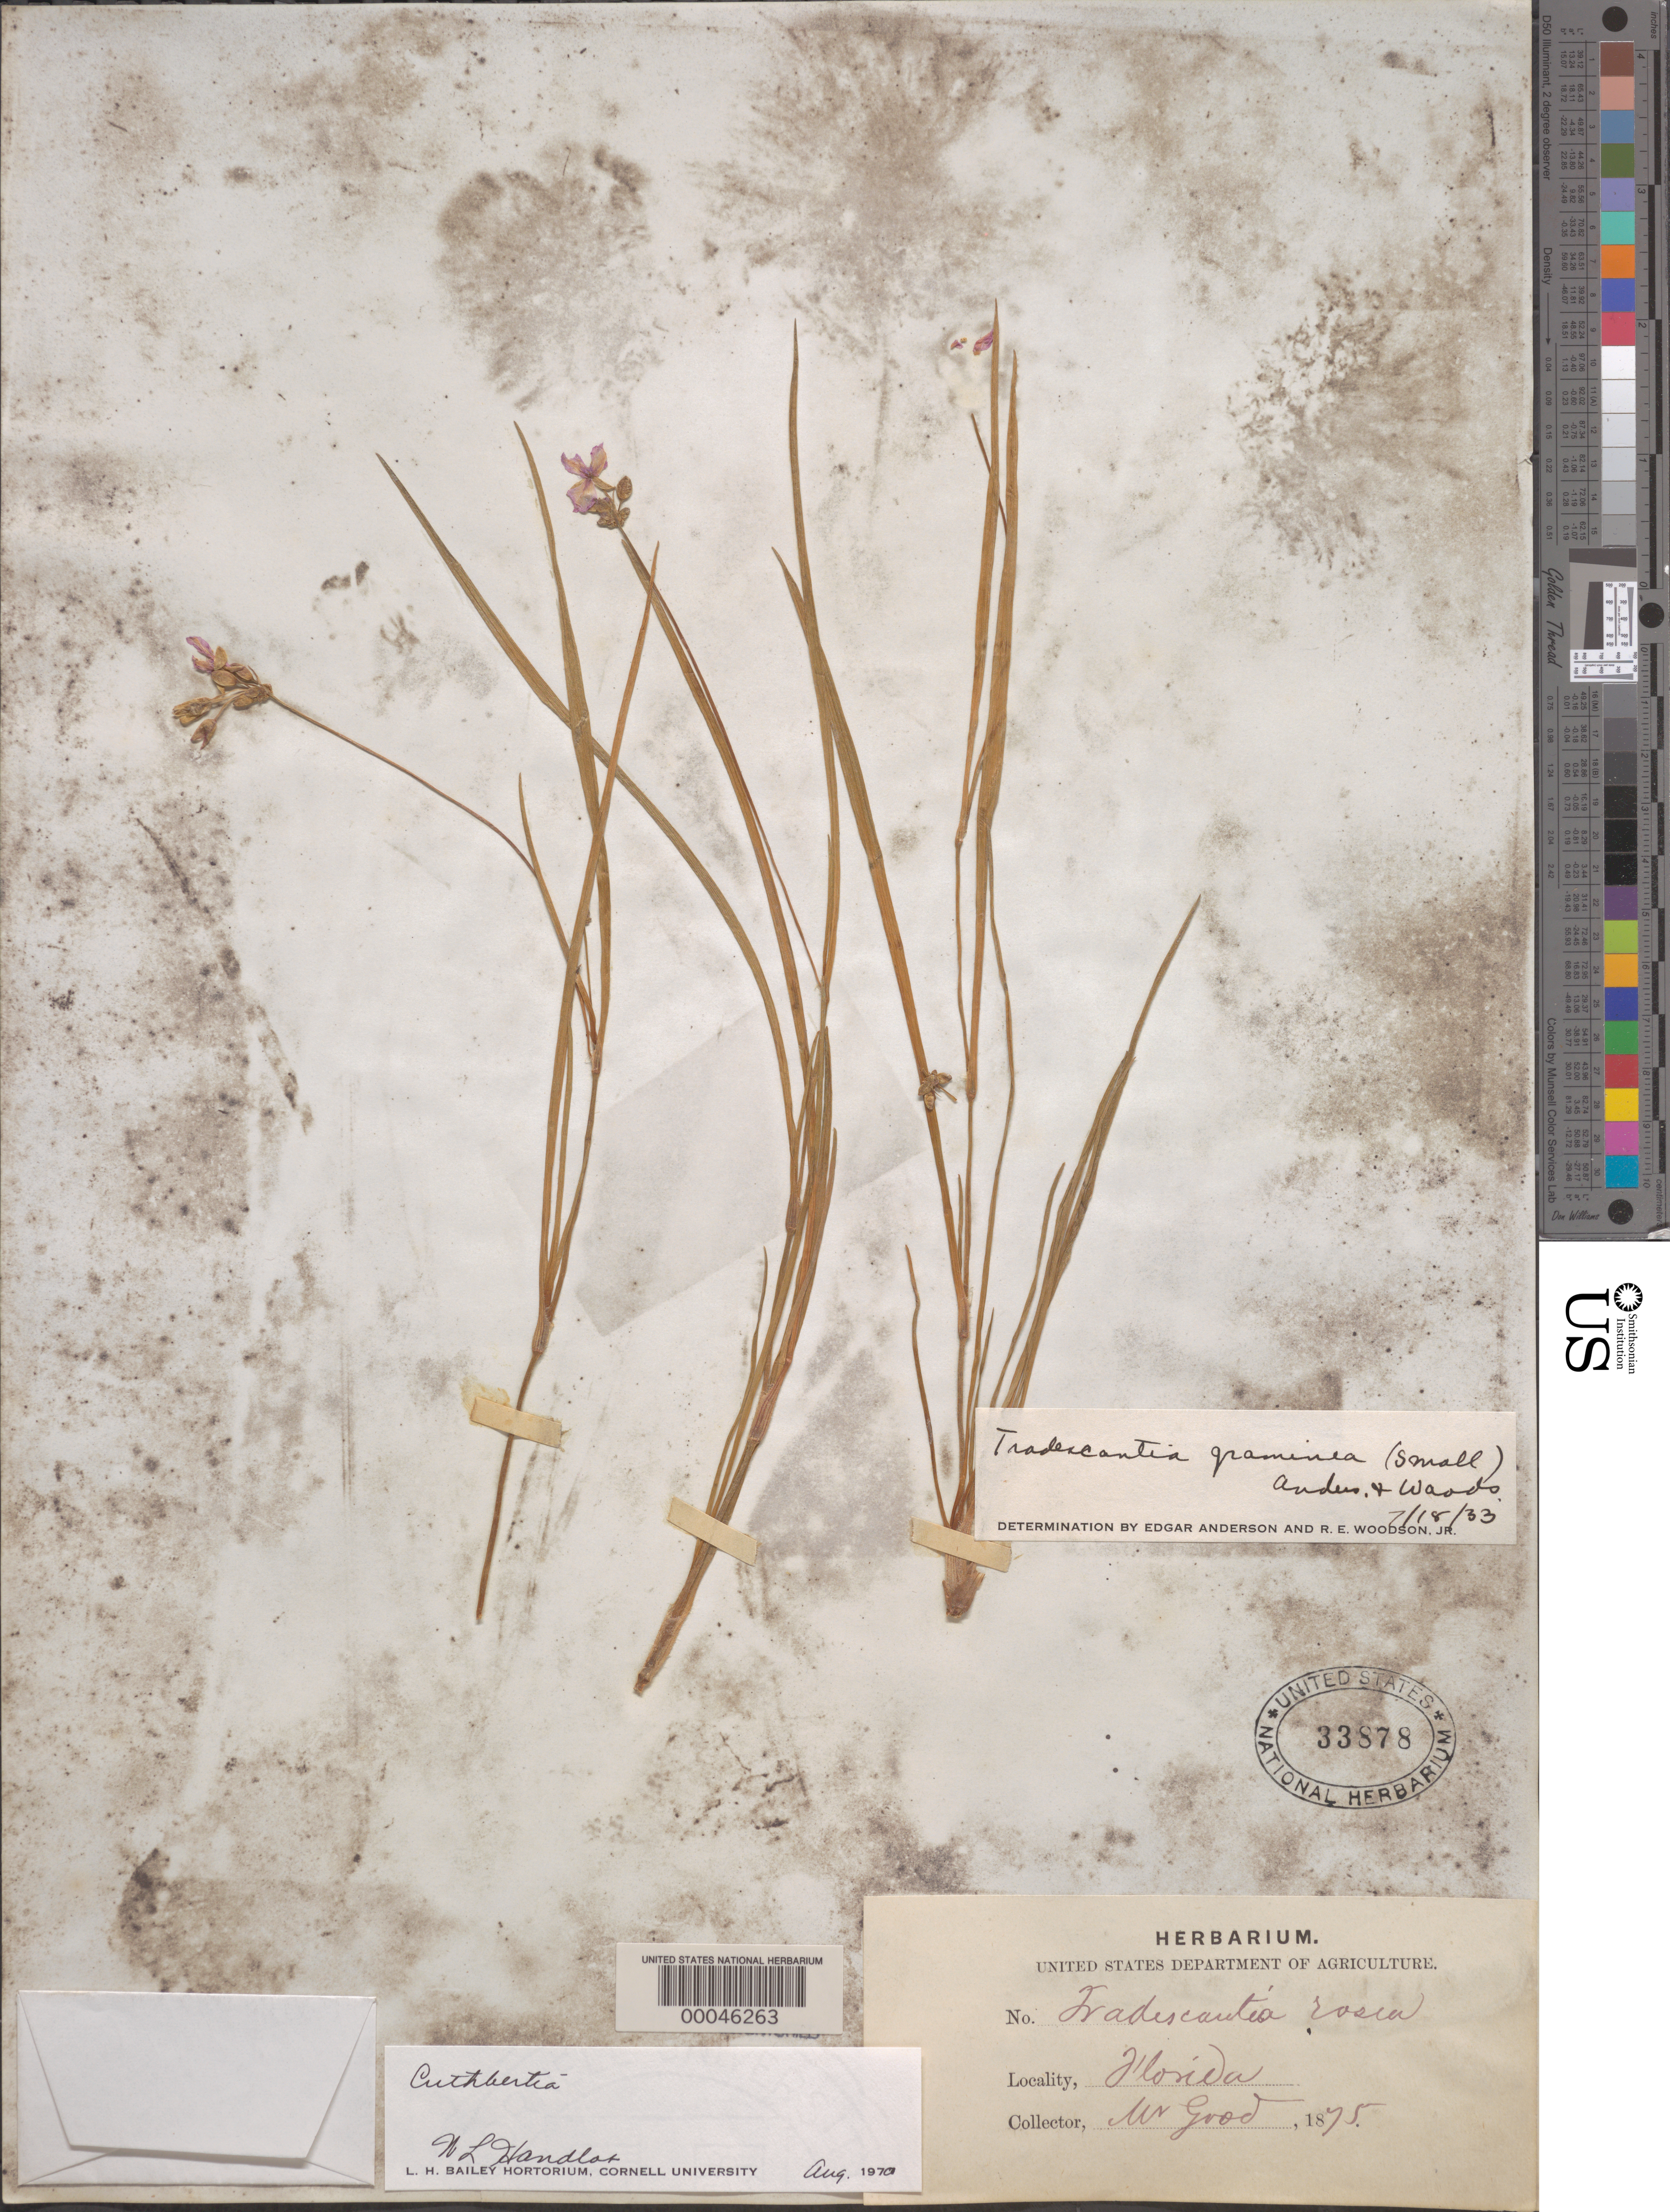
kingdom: Plantae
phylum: Tracheophyta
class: Liliopsida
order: Commelinales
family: Commelinaceae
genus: Cuthbertia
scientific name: Cuthbertia graminea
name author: Small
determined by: Strong, Mark T., (BOT), Smithsonian Institution - National Museum of Natural History (UNITED STATES)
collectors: M. Good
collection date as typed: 1875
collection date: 1875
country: United States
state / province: Florida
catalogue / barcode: US 33878